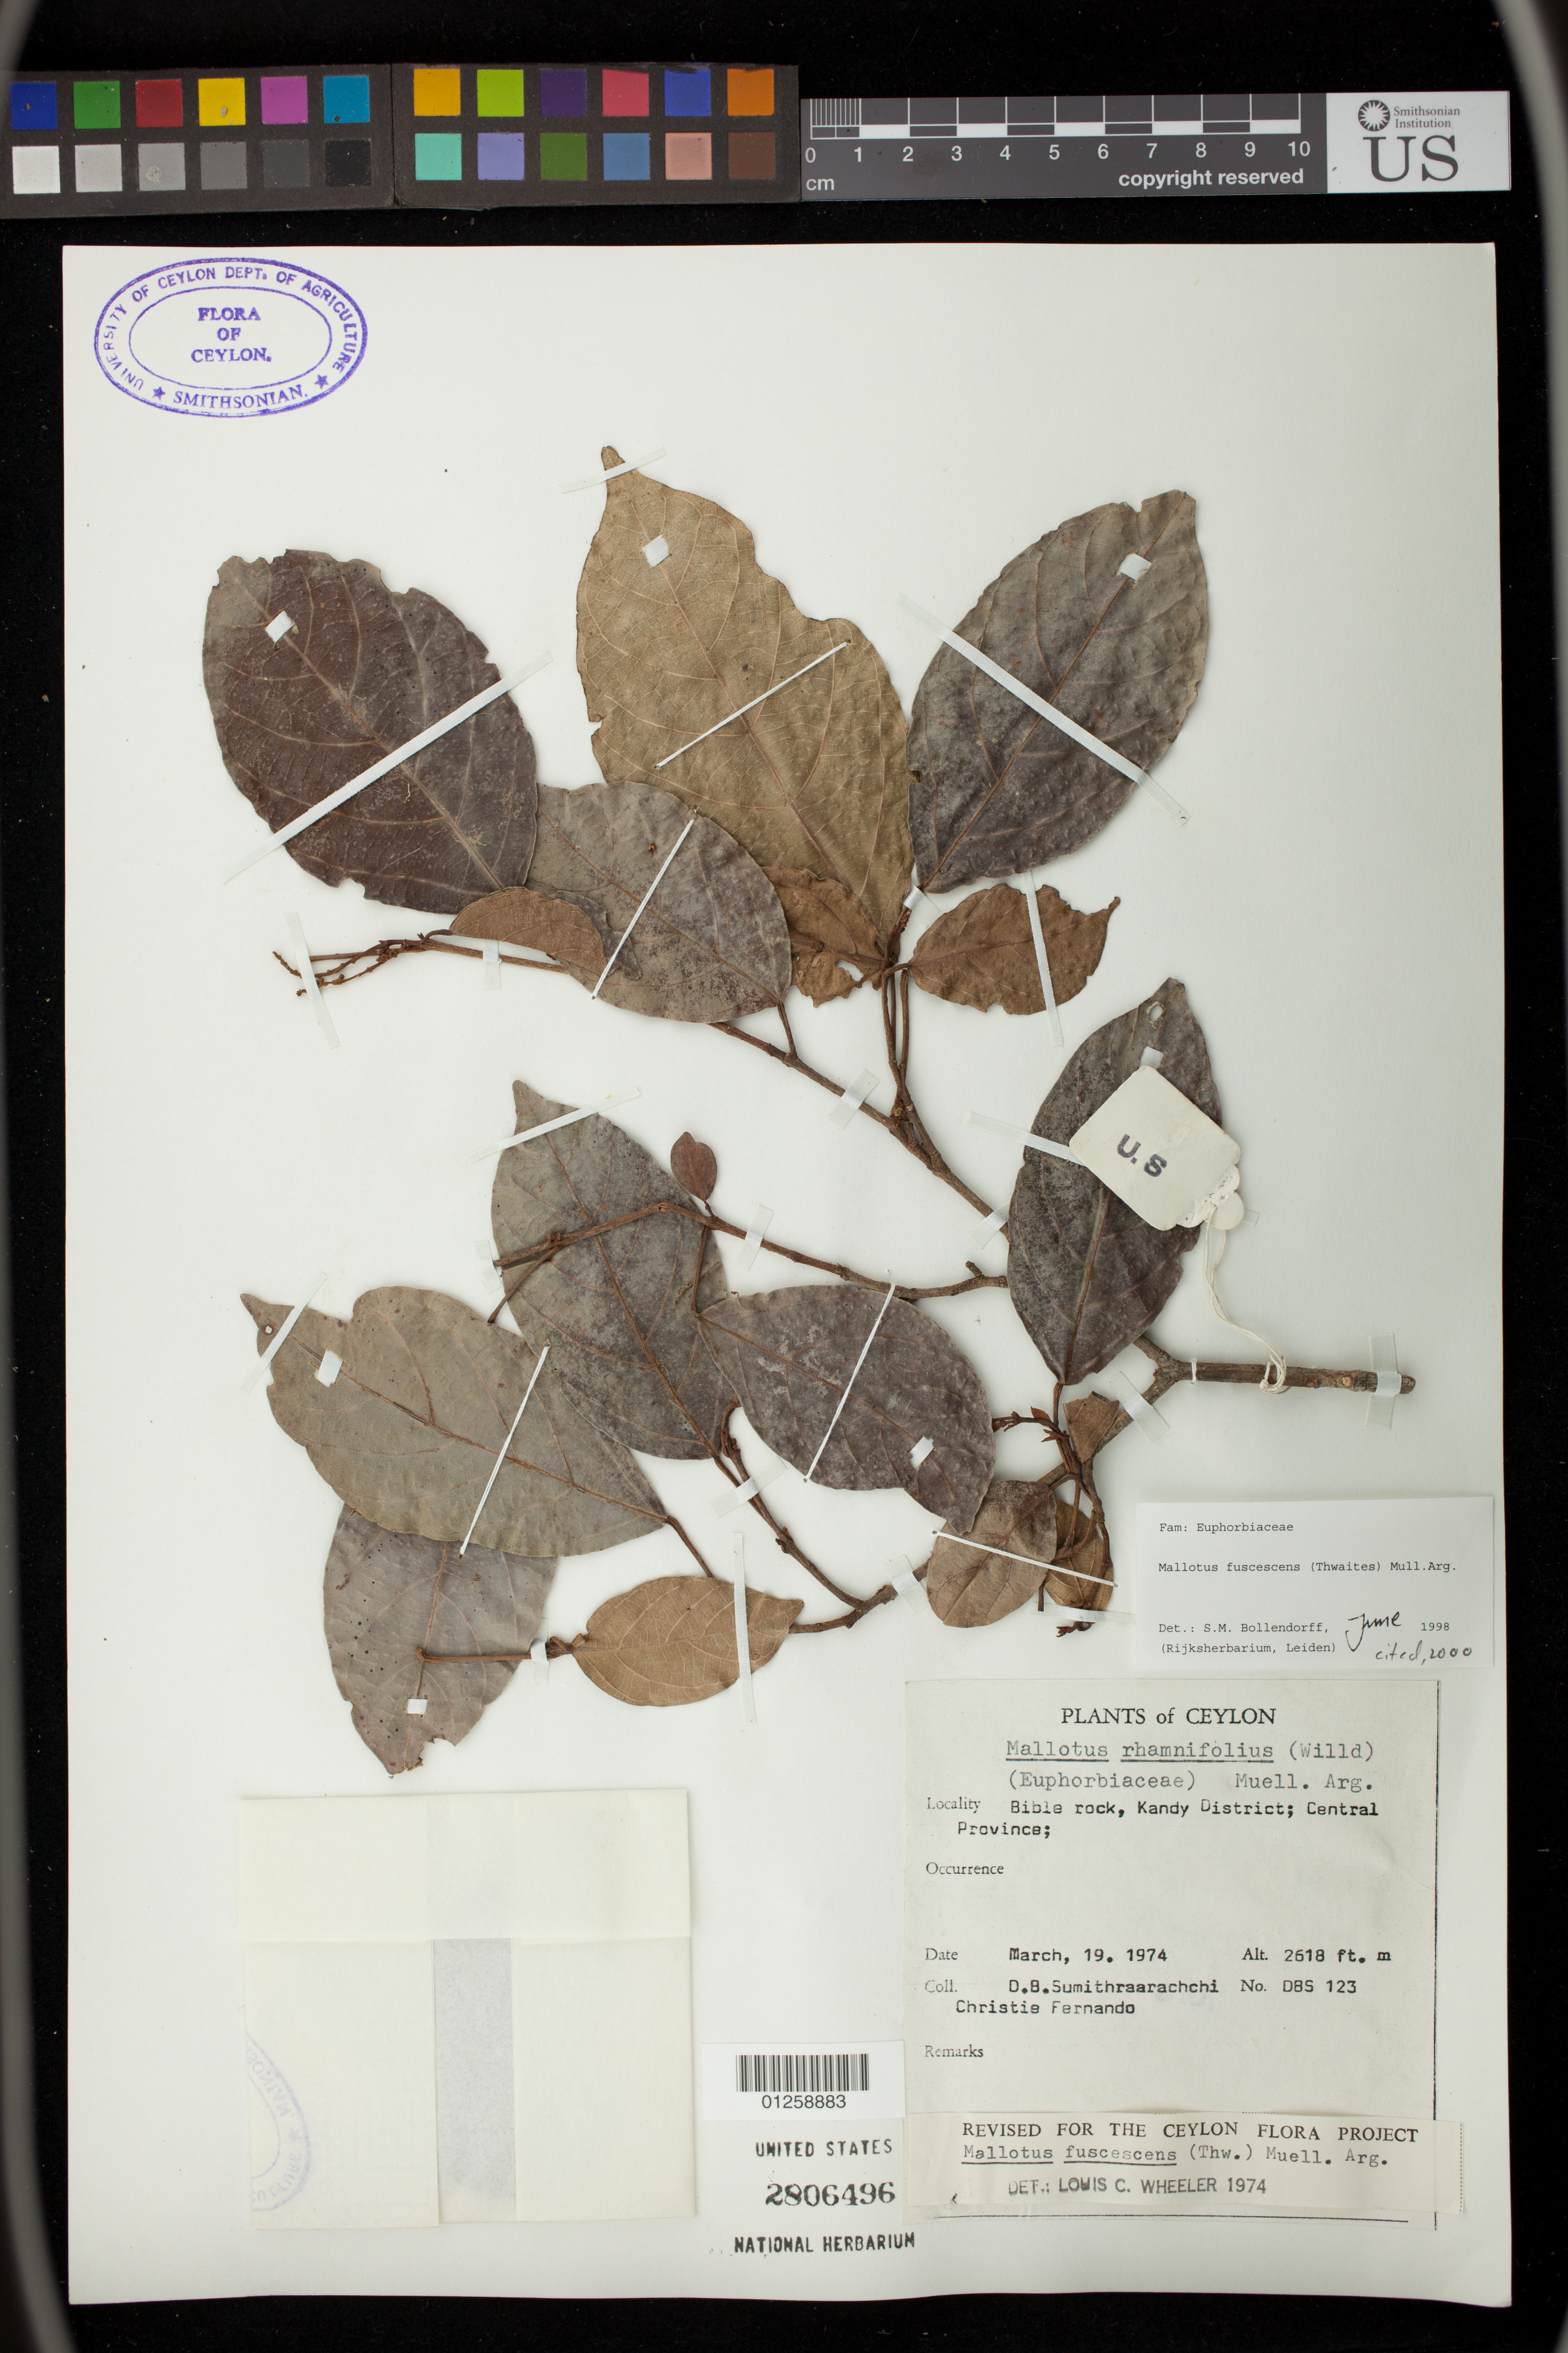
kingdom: Plantae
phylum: Tracheophyta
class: Magnoliopsida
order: Malpighiales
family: Euphorbiaceae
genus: Mallotus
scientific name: Mallotus fuscescens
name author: (Thwaites) Müll. Arg.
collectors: D. B. Sumithraarachchi & C. Fernando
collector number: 123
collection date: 1974-03-19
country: Sri Lanka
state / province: Central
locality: Bible rock, Kandy District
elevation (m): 2618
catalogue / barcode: US 2806496